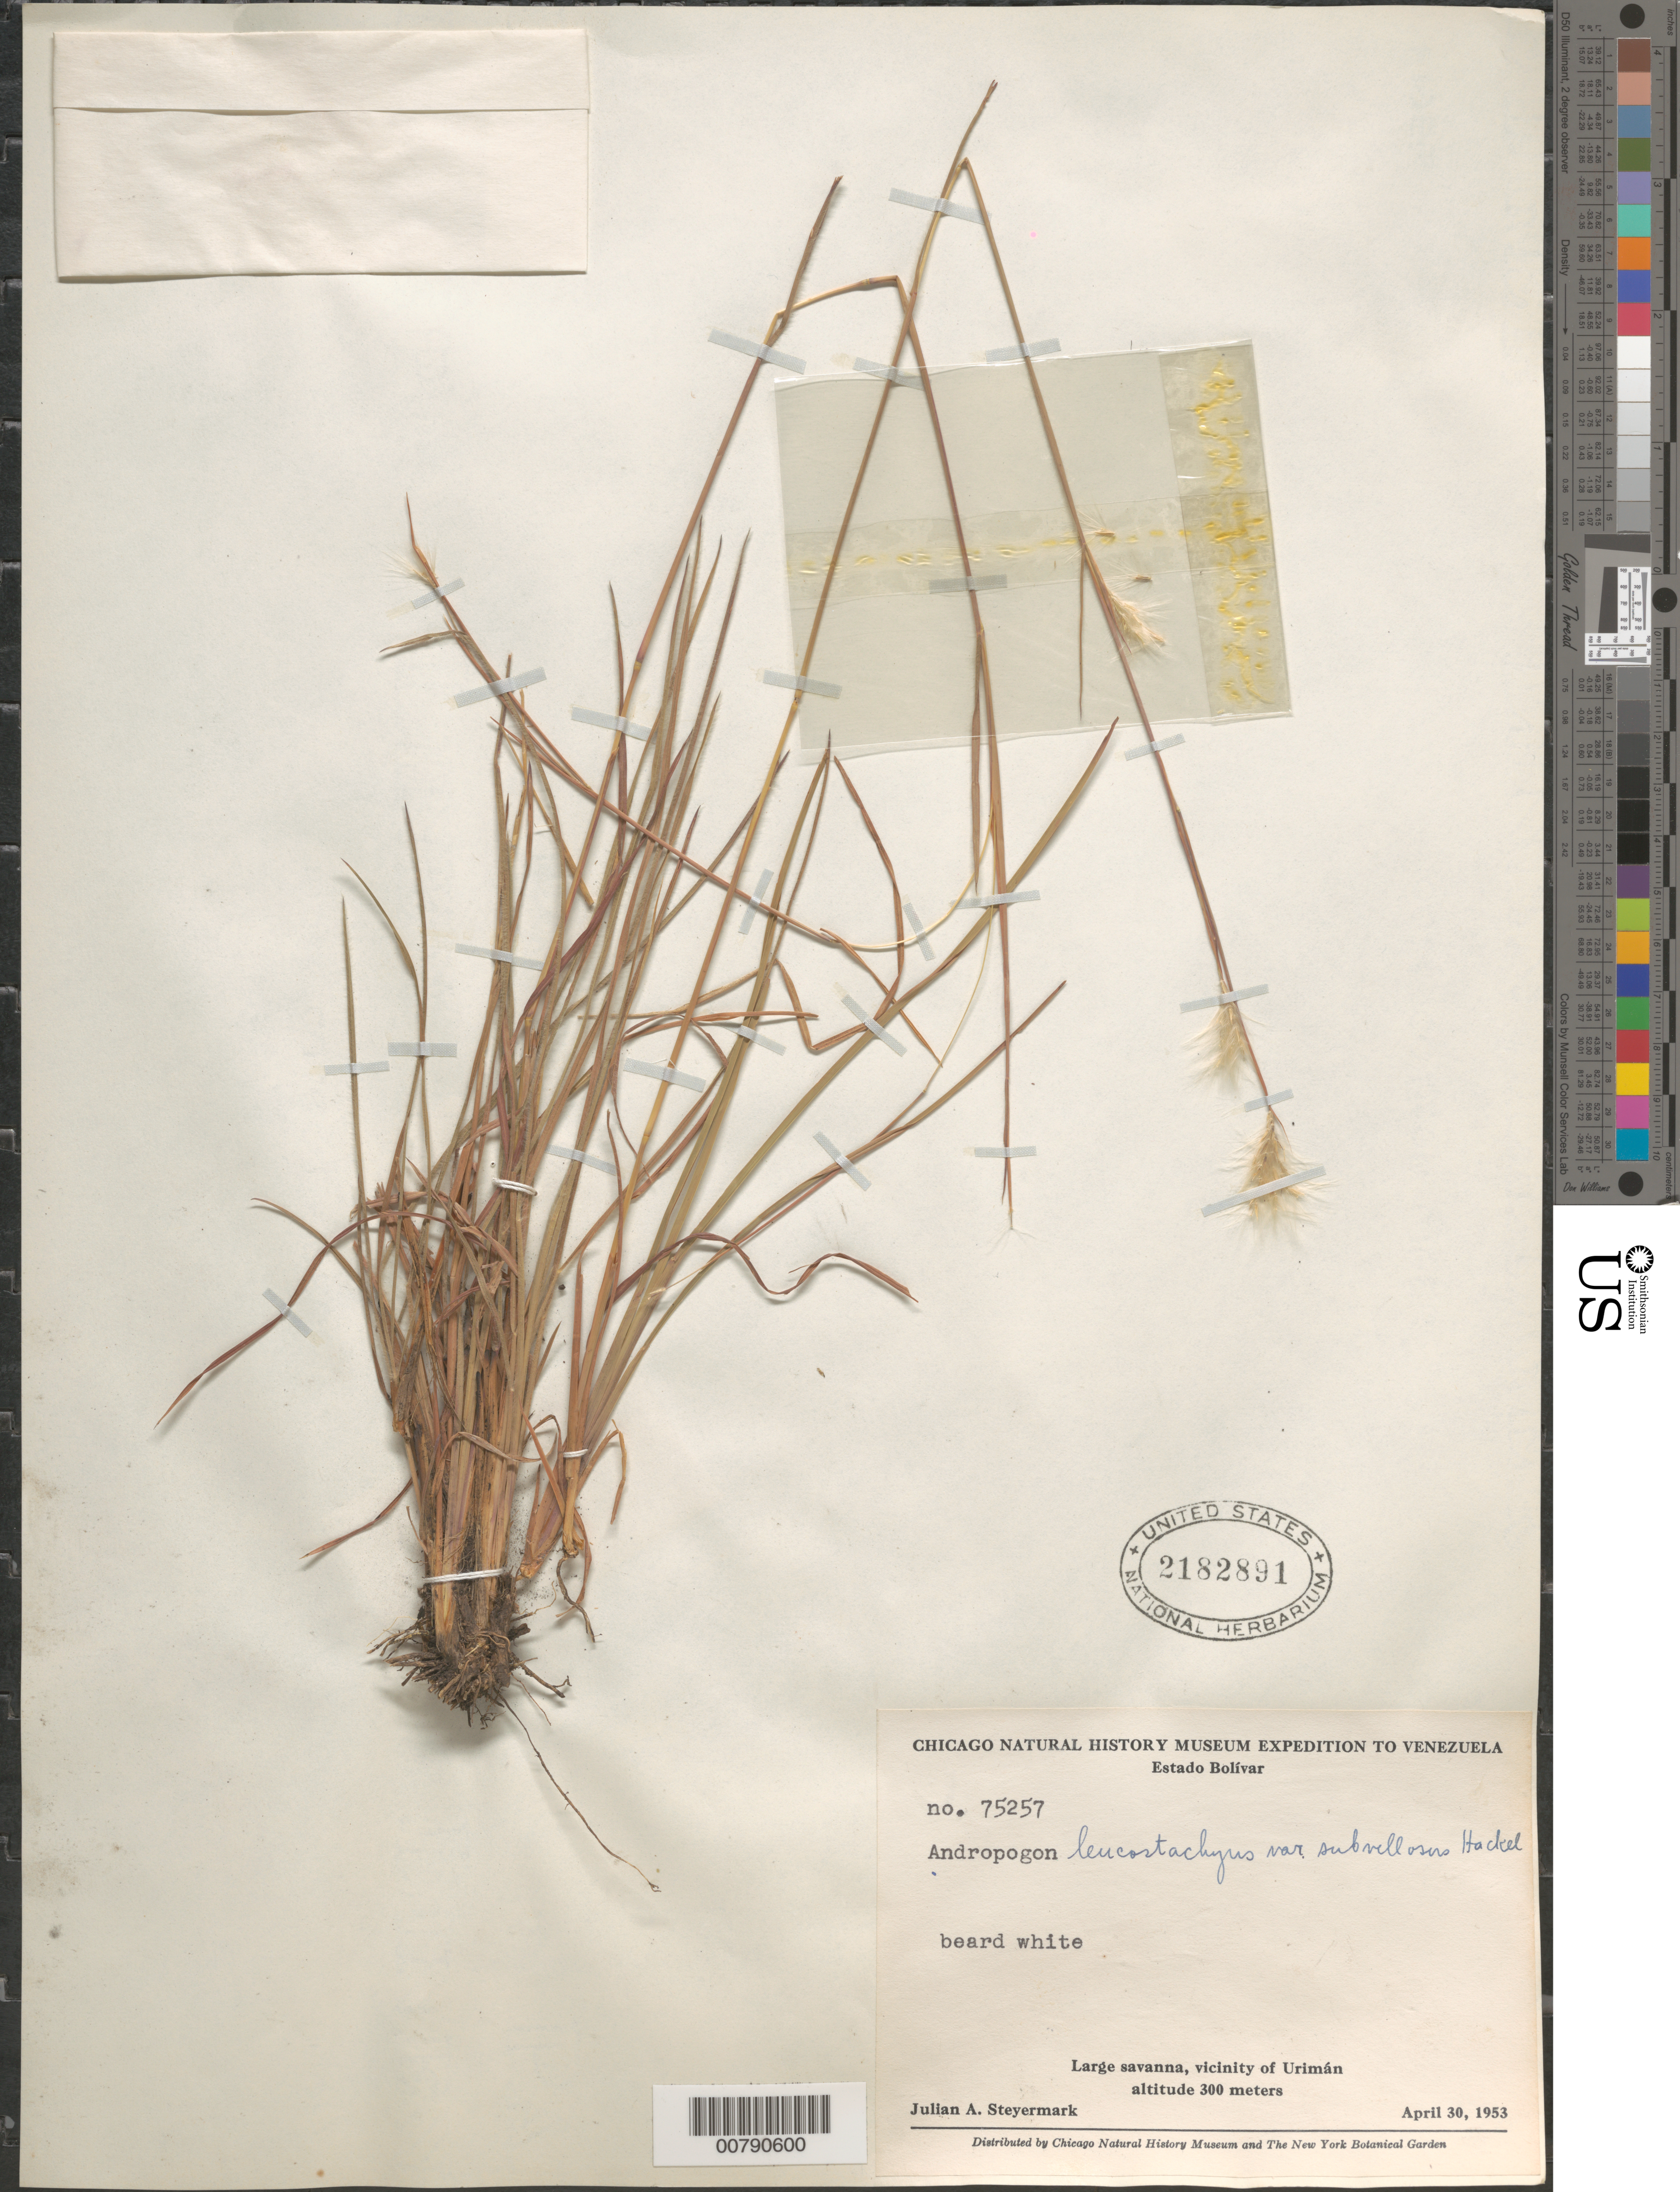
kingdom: Plantae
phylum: Tracheophyta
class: Liliopsida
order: Poales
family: Poaceae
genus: Andropogon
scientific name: Andropogon leucostachyus var. subvellosus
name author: Hack.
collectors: J. Steyermark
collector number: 75257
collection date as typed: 30-Apr-53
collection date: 1953-04-30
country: Venezuela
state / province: Bolívar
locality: Urimán, vicinity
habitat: Large savanna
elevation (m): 300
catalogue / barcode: US 2182891